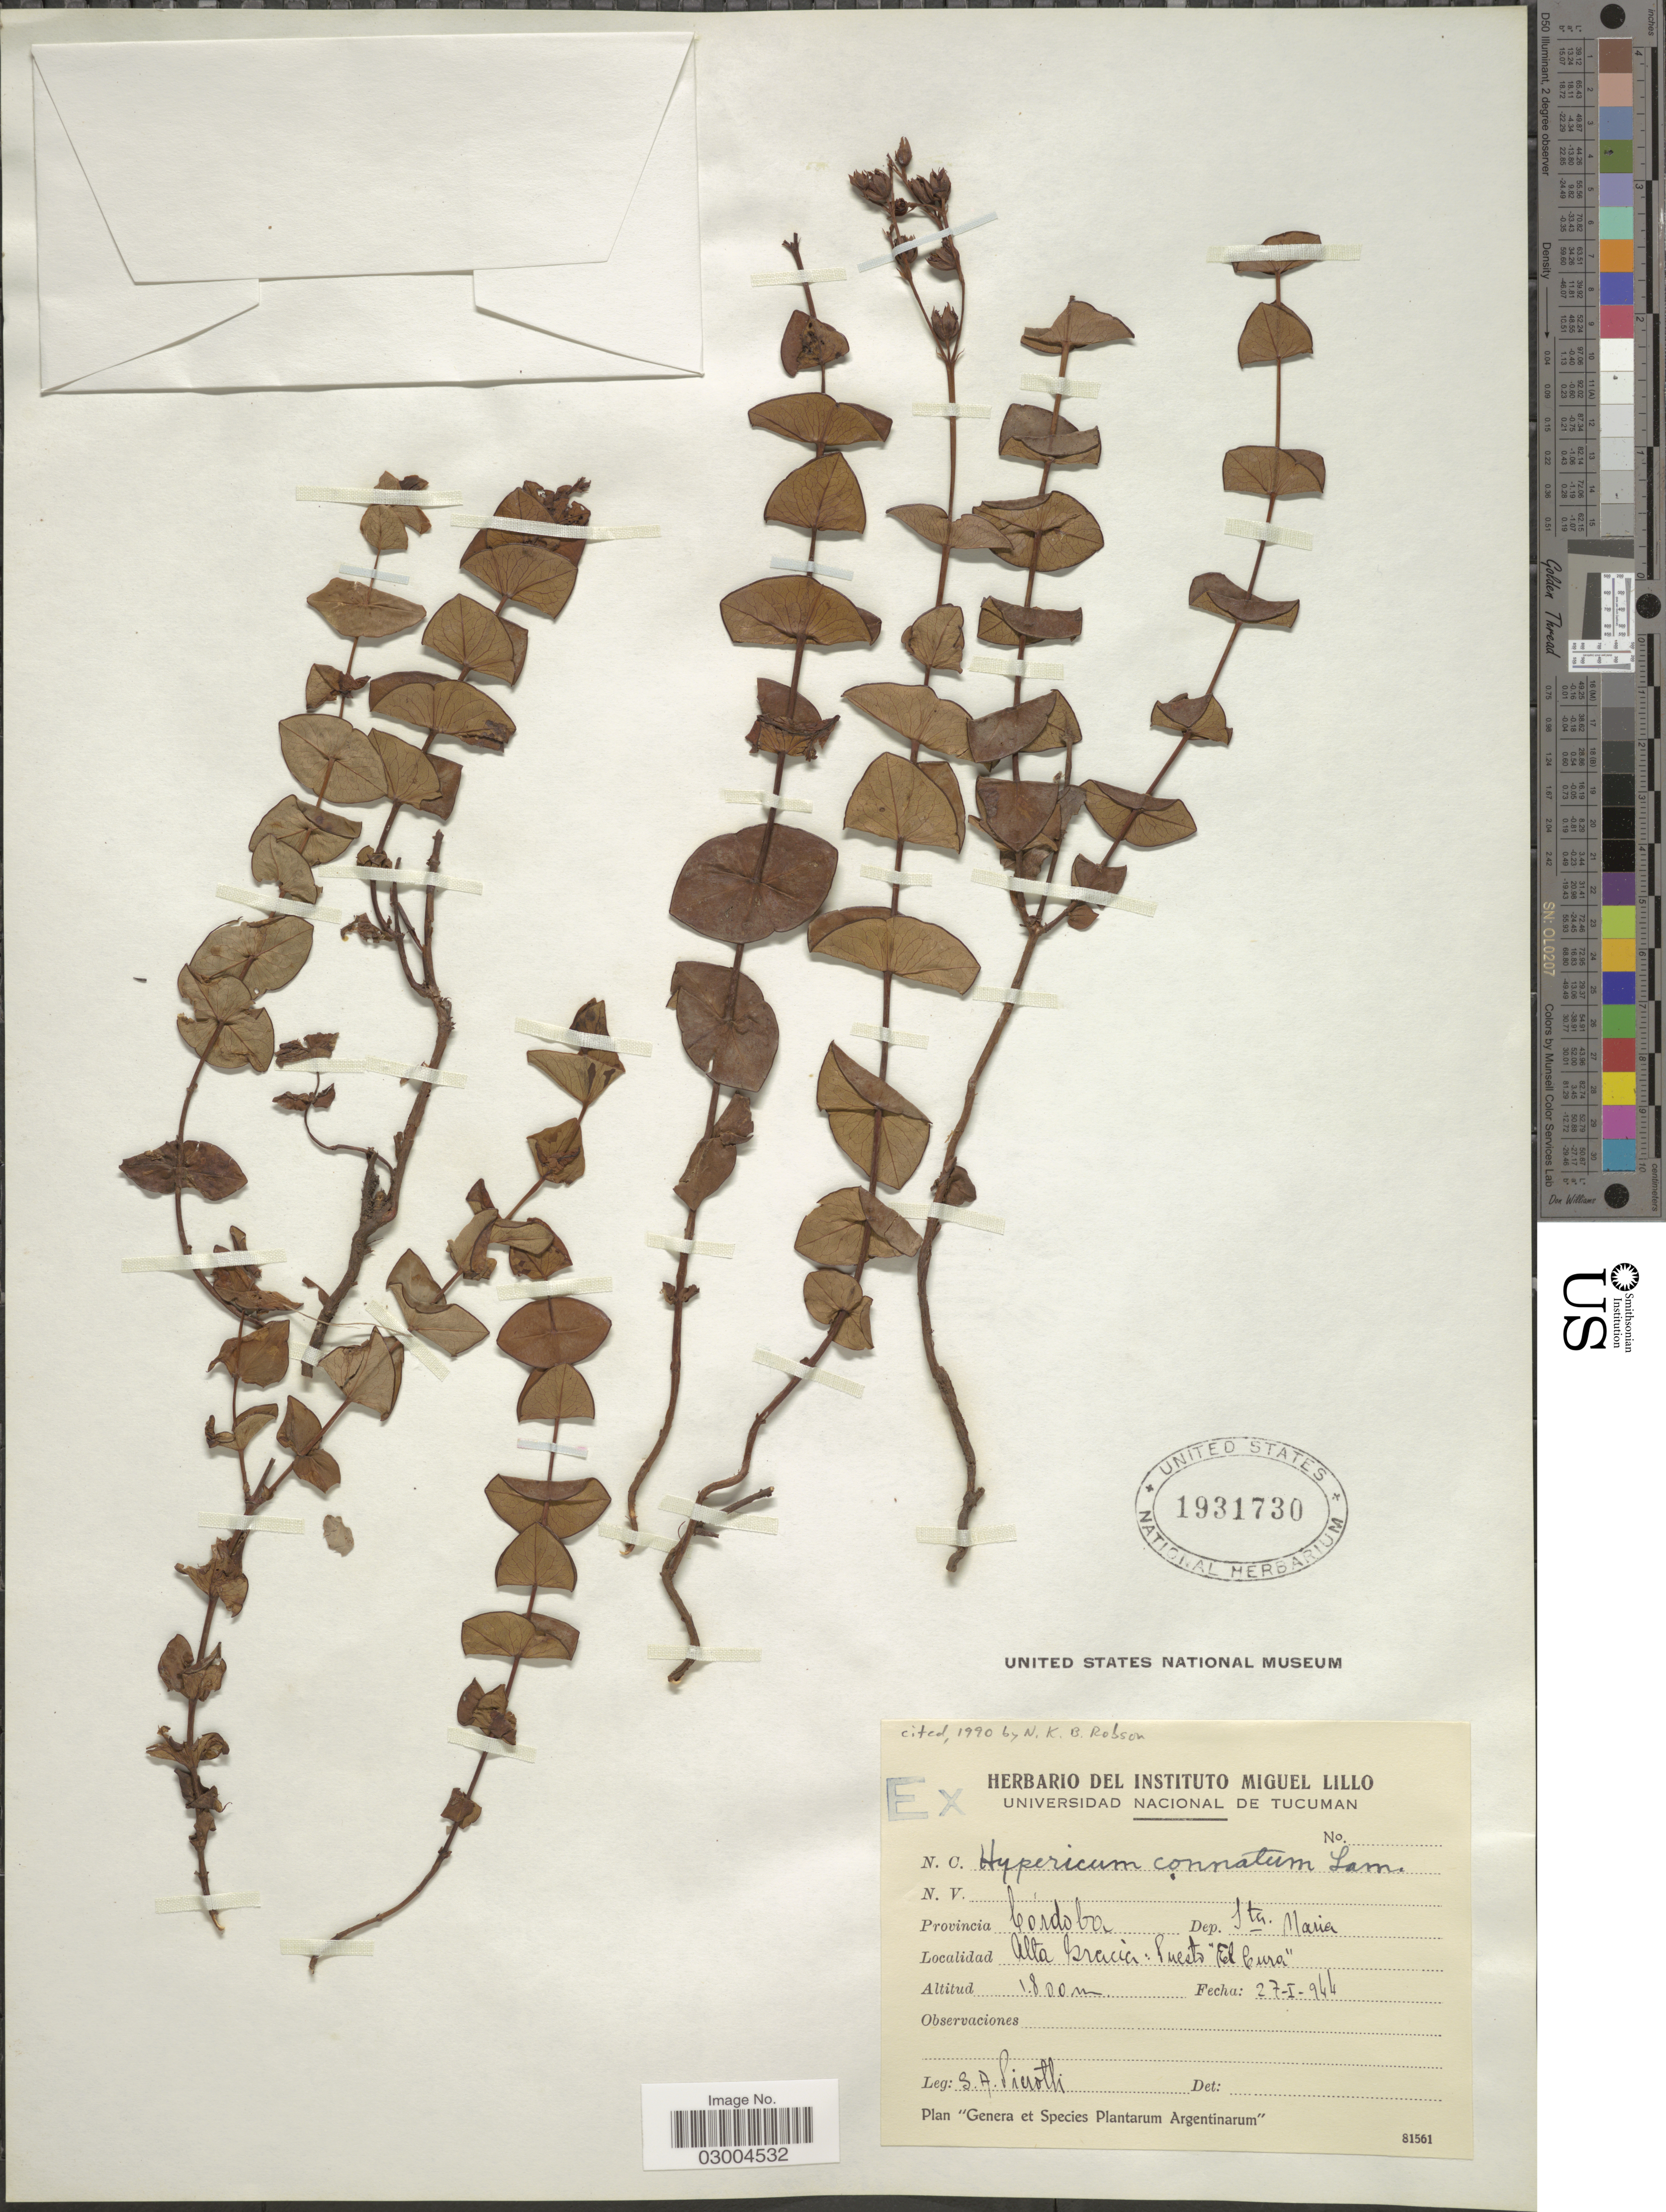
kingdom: Plantae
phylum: Tracheophyta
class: Magnoliopsida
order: Malpighiales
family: Hypericaceae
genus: Hypericum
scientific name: Hypericum connatum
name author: Lam.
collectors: S. A. Pierotti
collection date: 1944-01-27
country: Argentina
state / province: Cordoba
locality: Dep. Sta. Maria. Alta Gracia: Puesto "El Cura".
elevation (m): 1800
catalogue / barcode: US 1931730